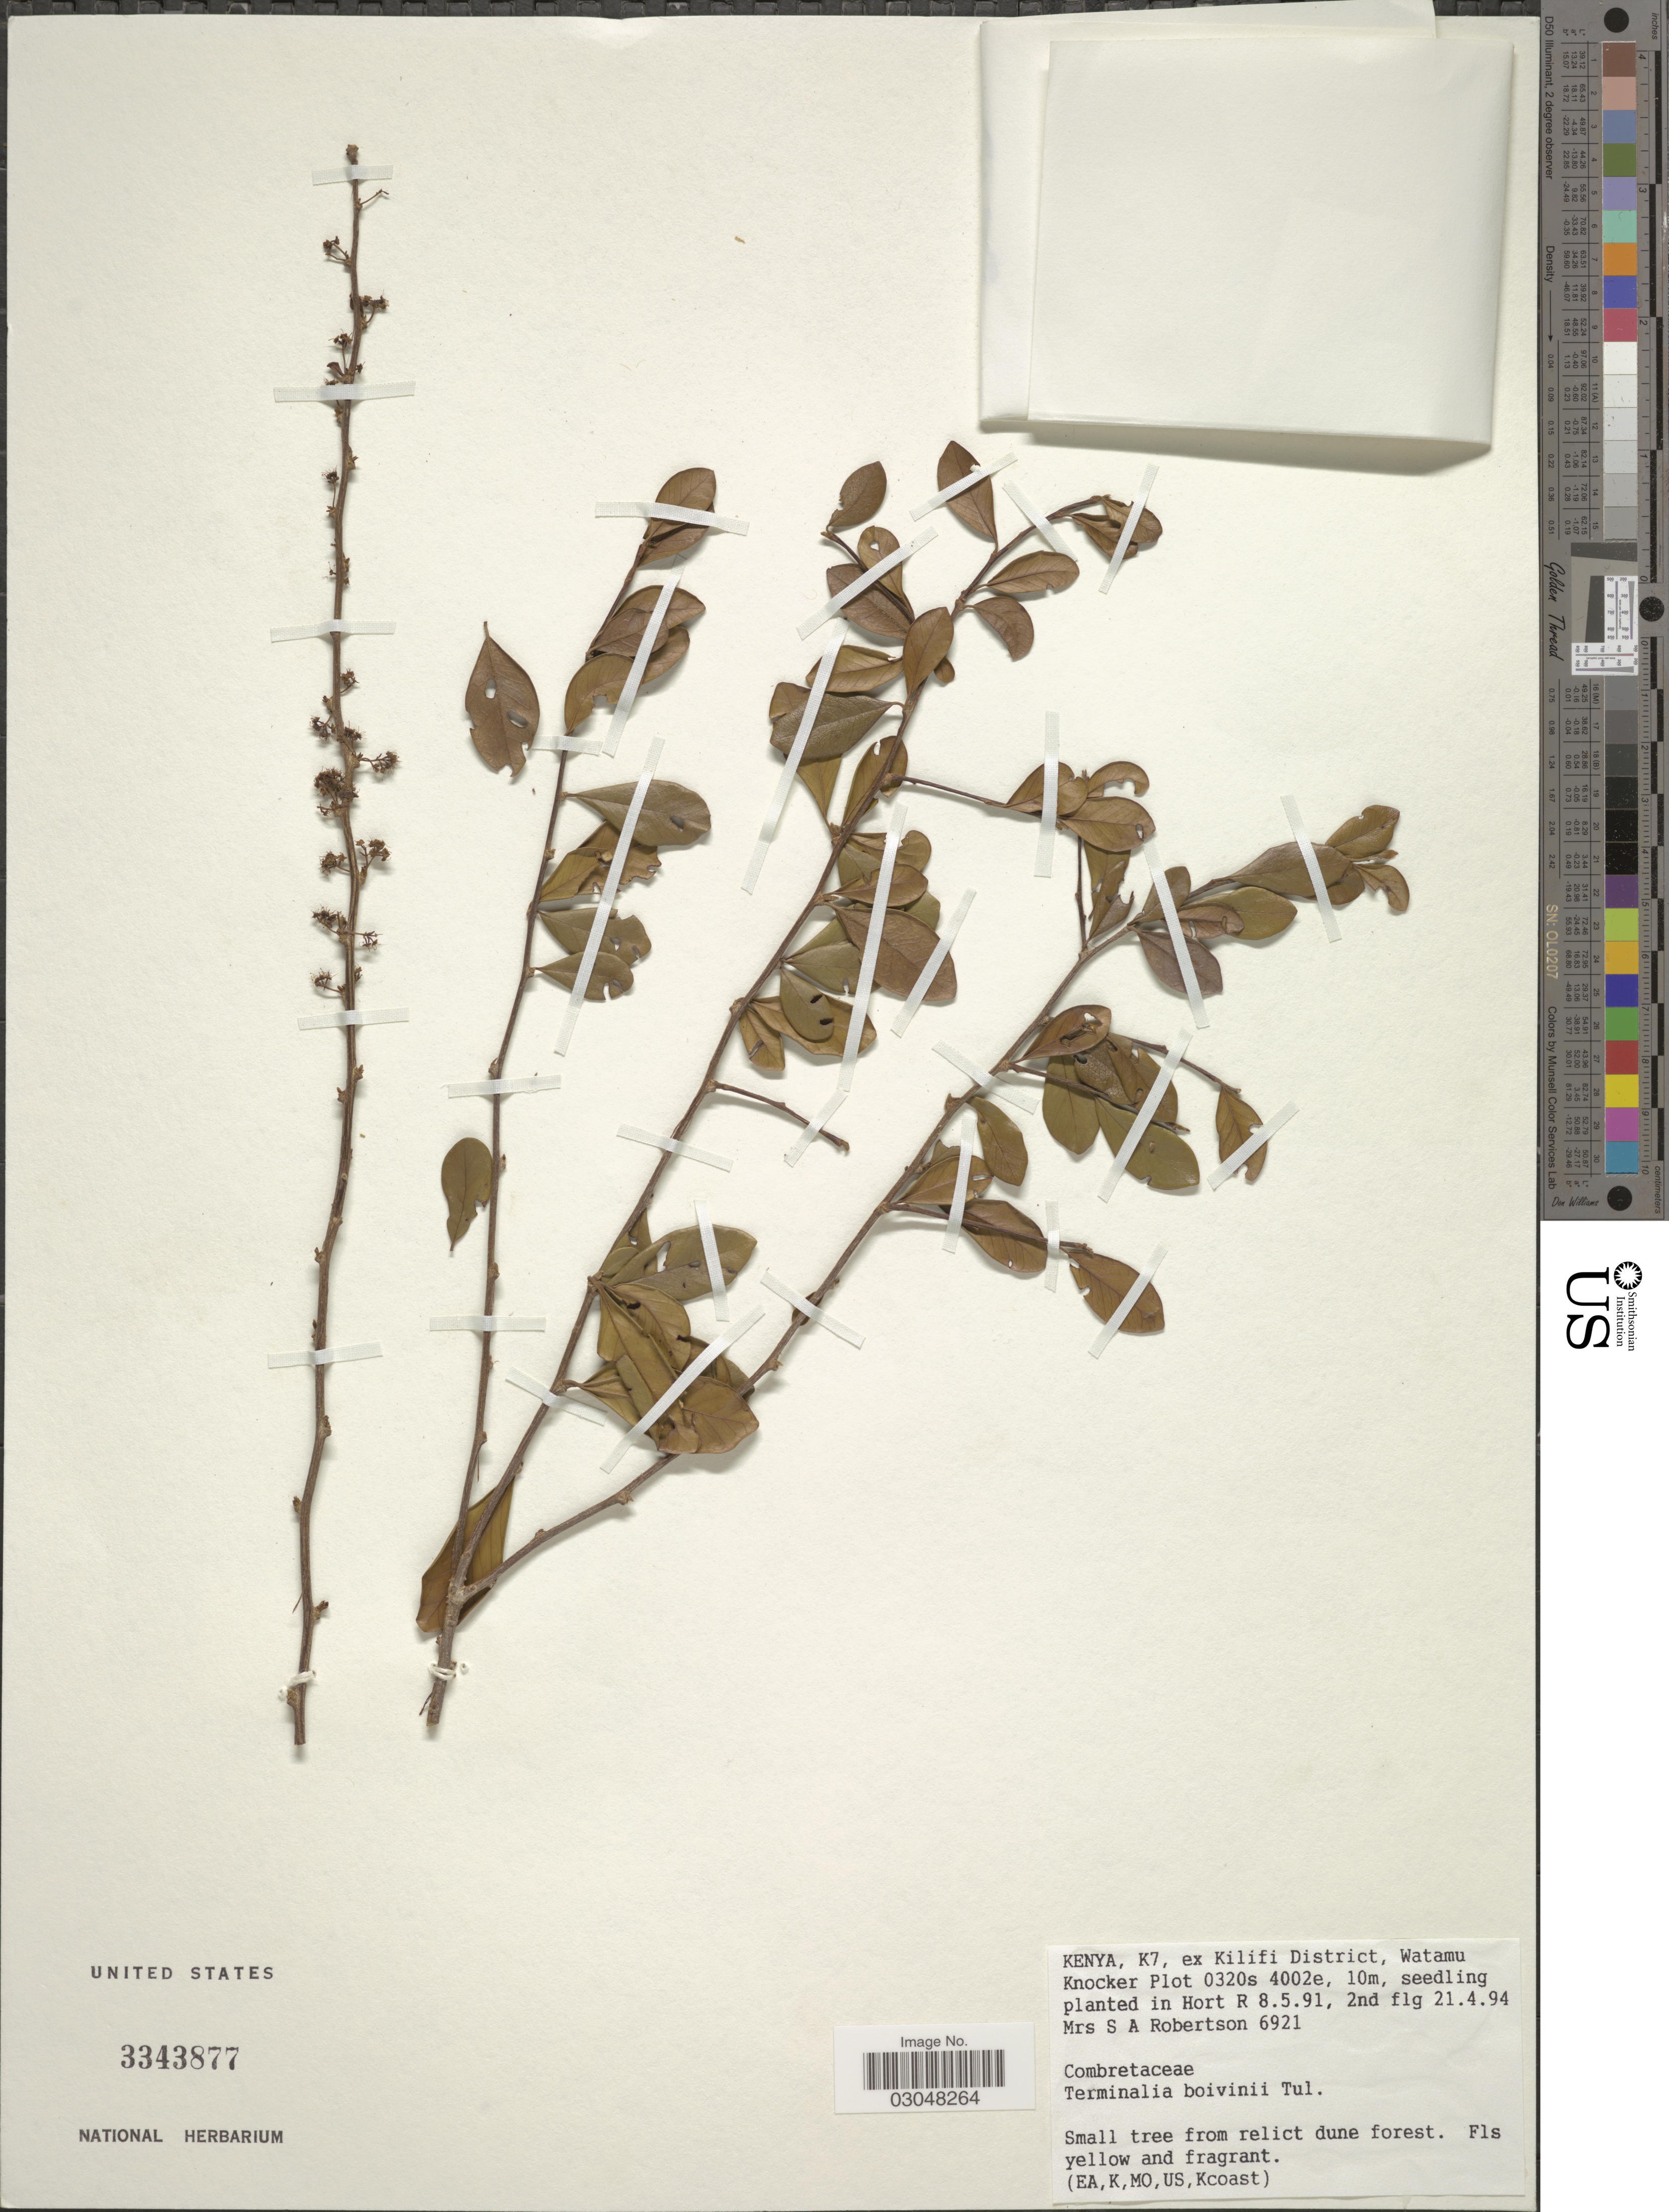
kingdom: Plantae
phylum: Tracheophyta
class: Magnoliopsida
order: Myrtales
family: Combretaceae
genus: Terminalia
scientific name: Terminalia boivinii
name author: Tul.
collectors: S. Robertson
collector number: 6921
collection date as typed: Transcribed d/m/y: 8/5/91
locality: Hort R.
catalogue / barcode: US 3343877